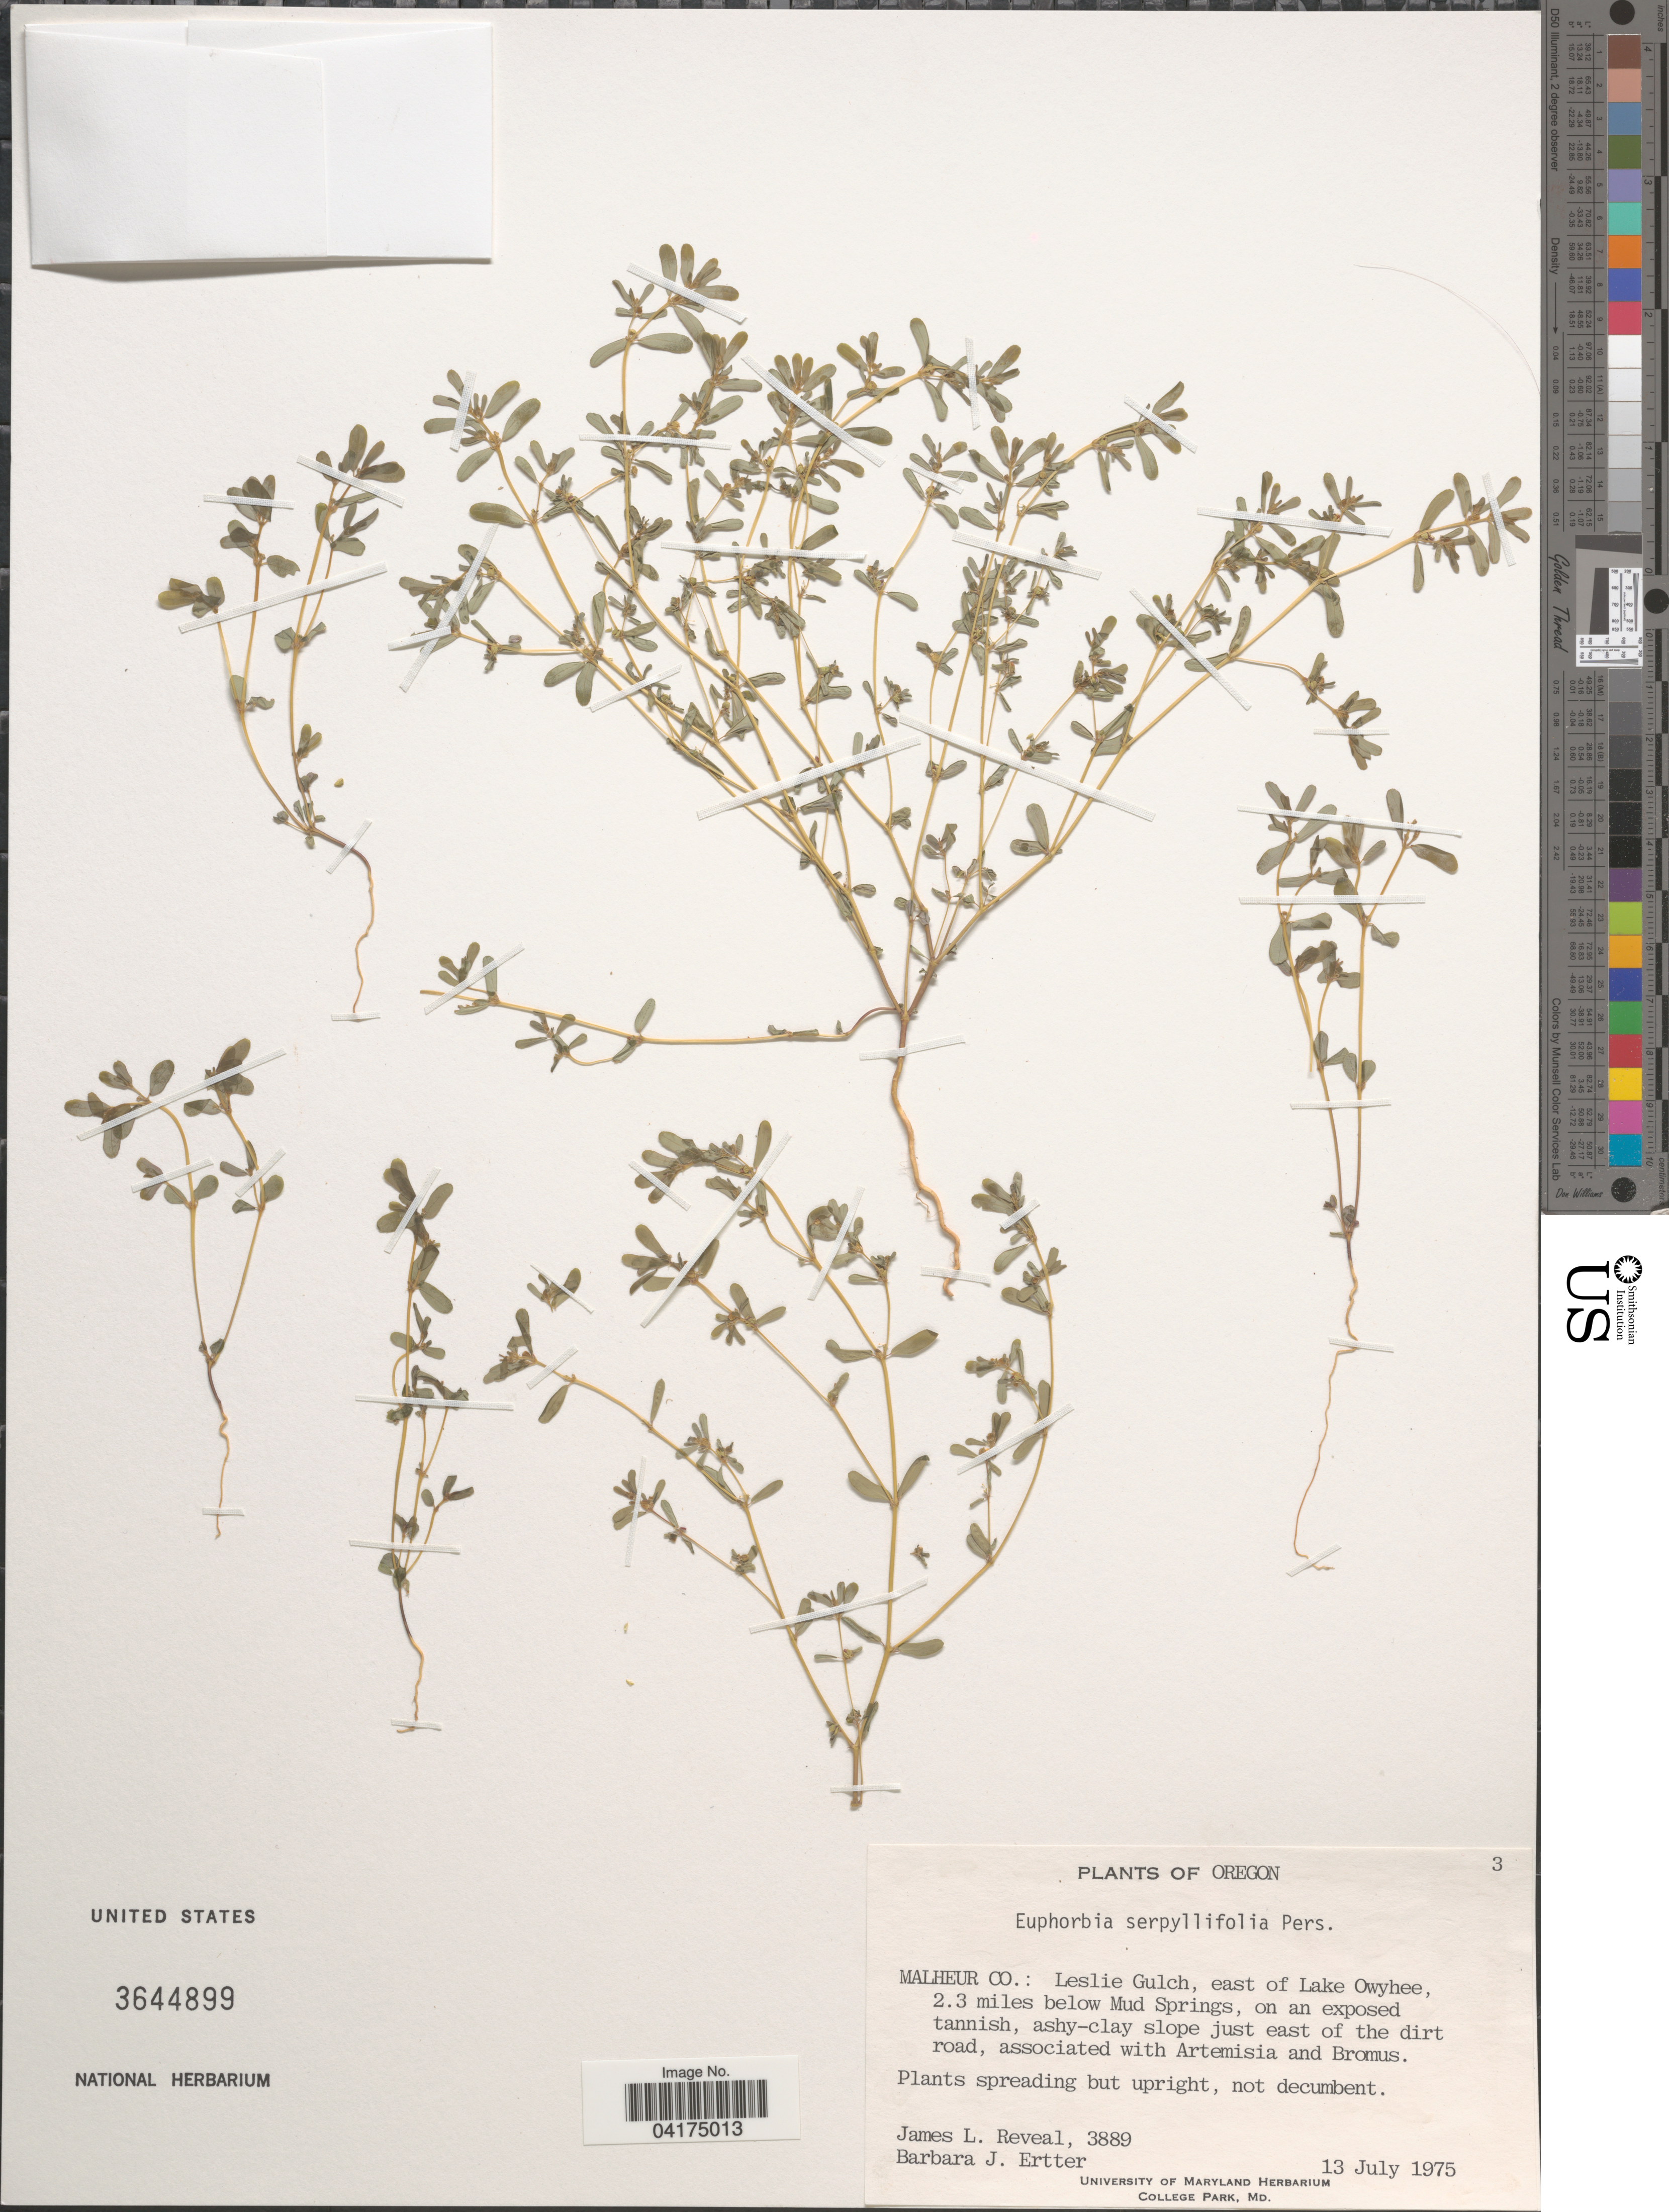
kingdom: Plantae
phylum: Tracheophyta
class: Magnoliopsida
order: Malpighiales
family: Euphorbiaceae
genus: Euphorbia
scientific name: Euphorbia serpillifolia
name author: Pers.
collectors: J. L. Reveal & B. Ertter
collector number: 3889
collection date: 1975-07-13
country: United States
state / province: Oregon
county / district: Malheur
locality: Malheur Co.: Leslie Gulch, east of Lake Owyhee, 2.3 miles below Mud Springs.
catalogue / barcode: US 3644899